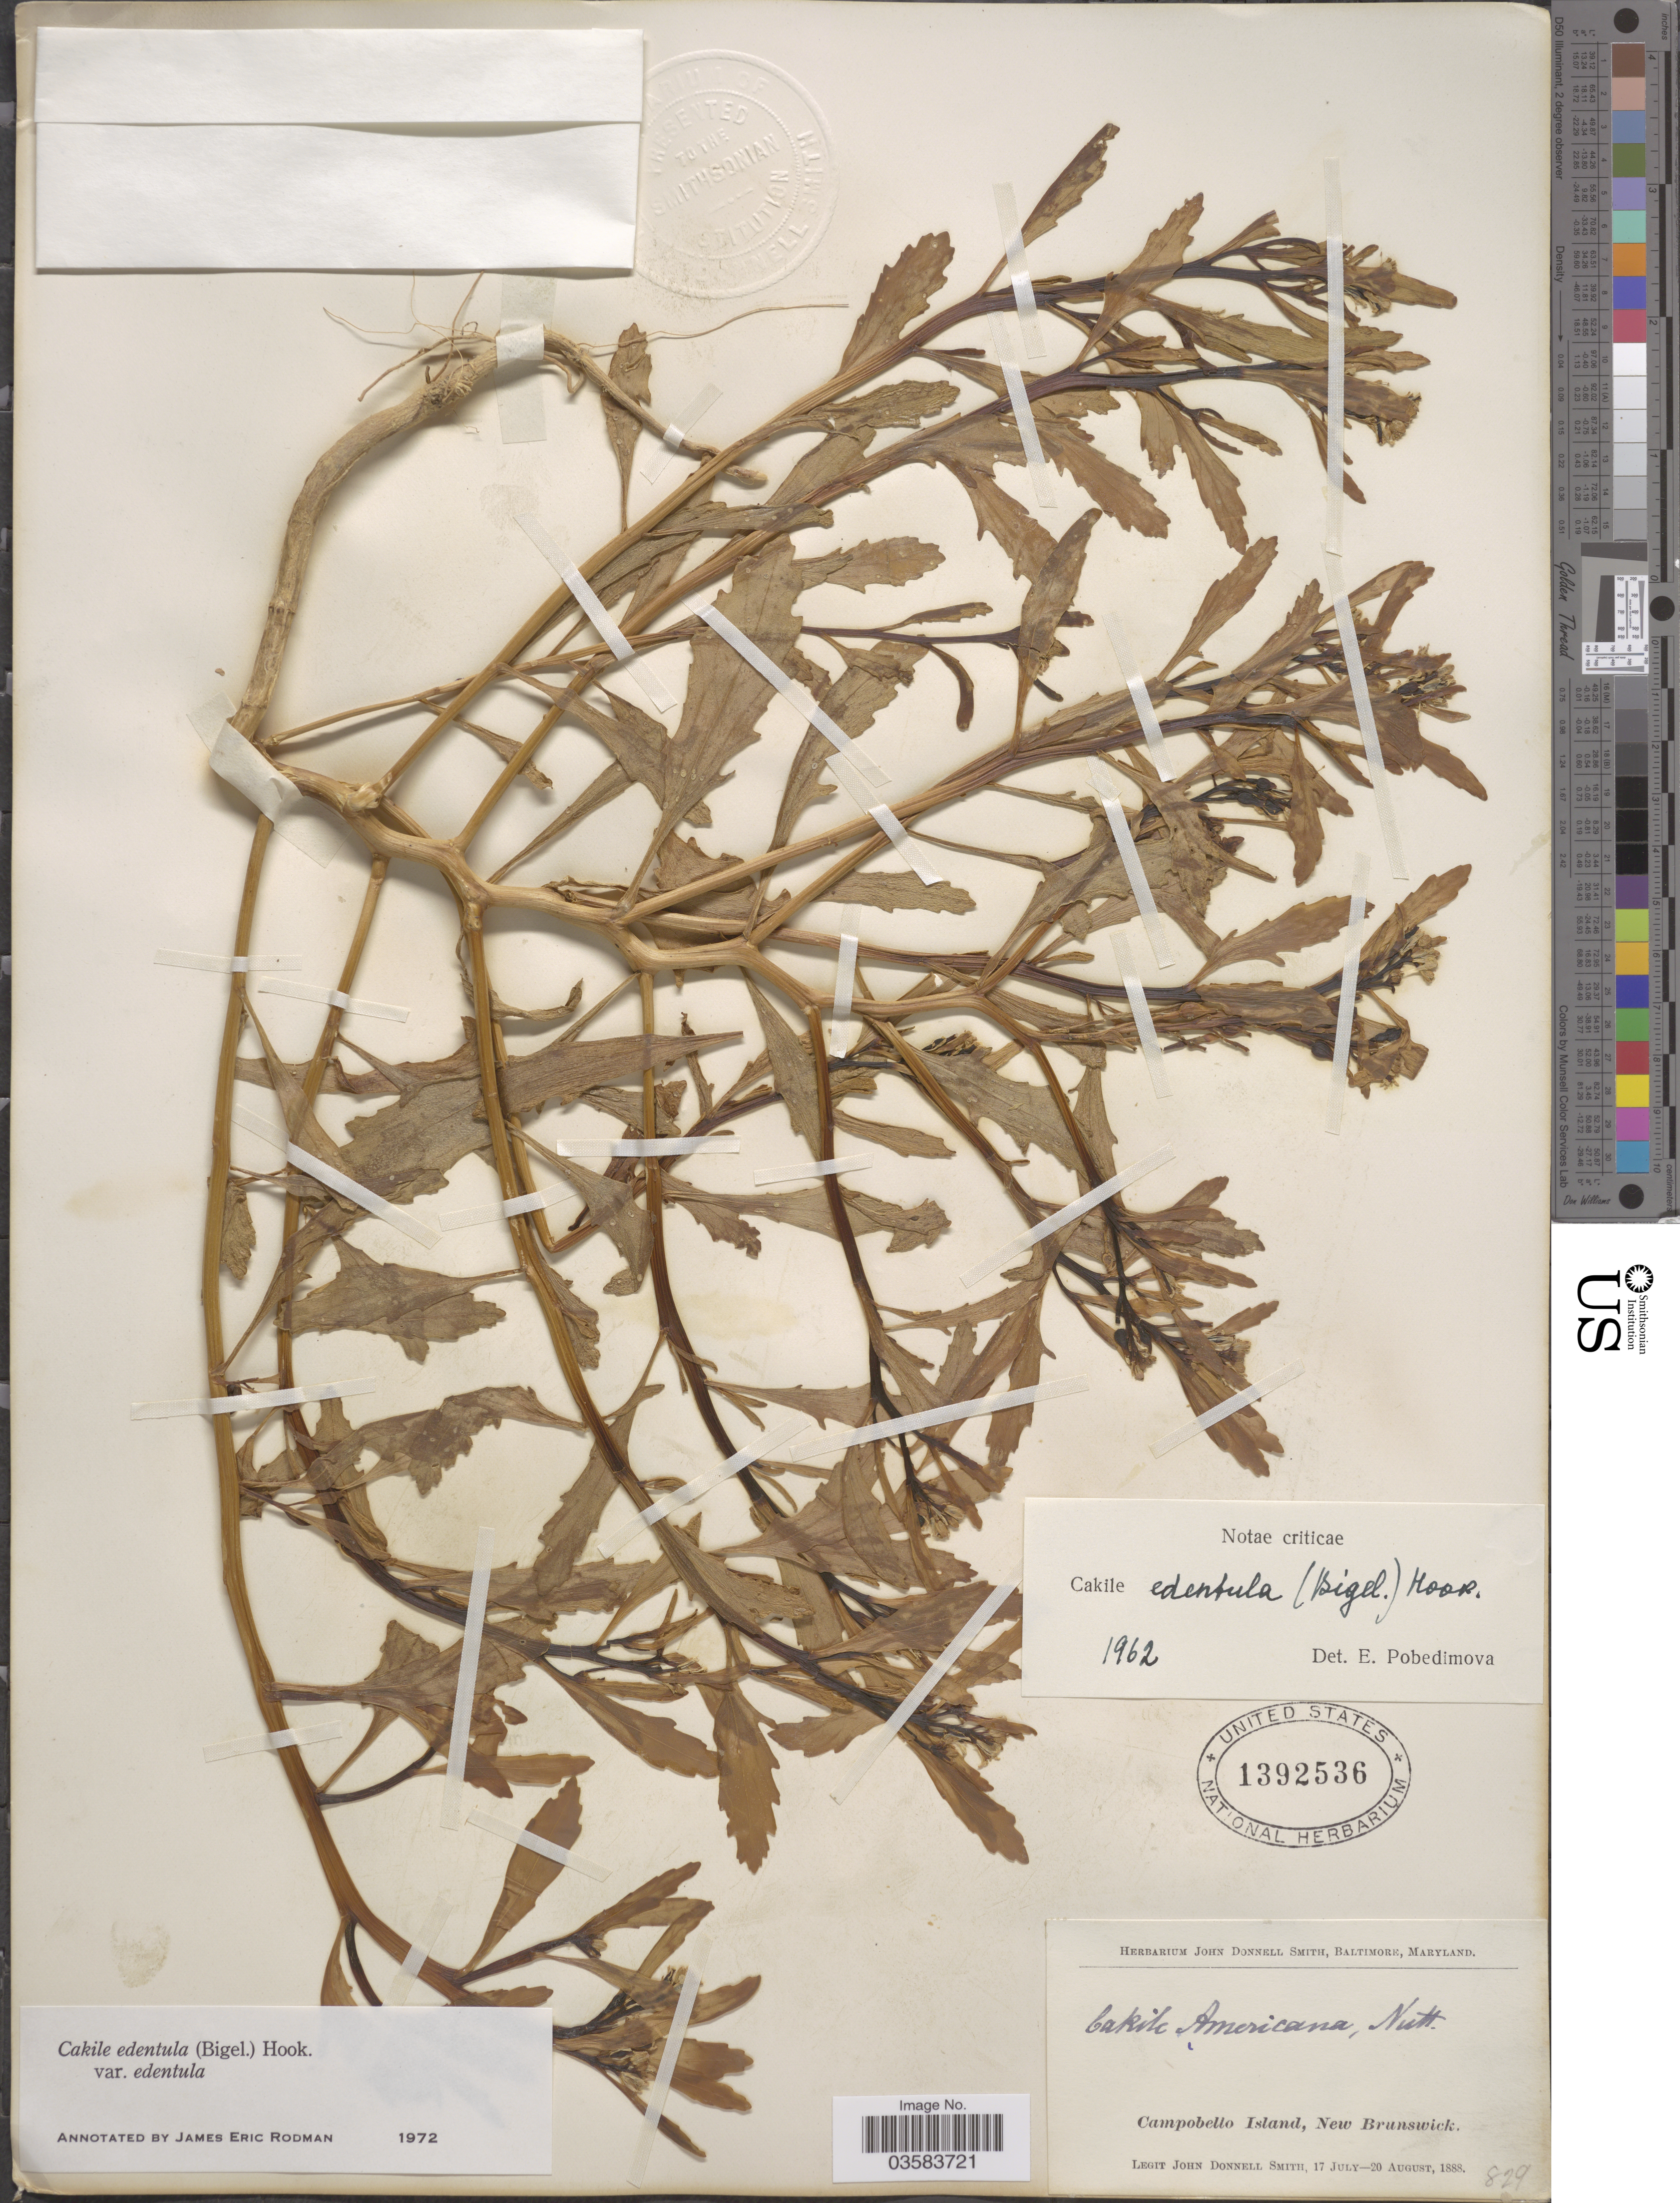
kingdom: Plantae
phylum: Tracheophyta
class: Magnoliopsida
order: Brassicales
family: Brassicaceae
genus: Cakile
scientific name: Cakile edentula var. edentula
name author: (Bigelow) Hook.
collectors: J. Donnell Smith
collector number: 829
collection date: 1888-07-17/1888-08-20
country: Canada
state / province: New Brunswick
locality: Campobello Island.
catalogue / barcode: US 1392536